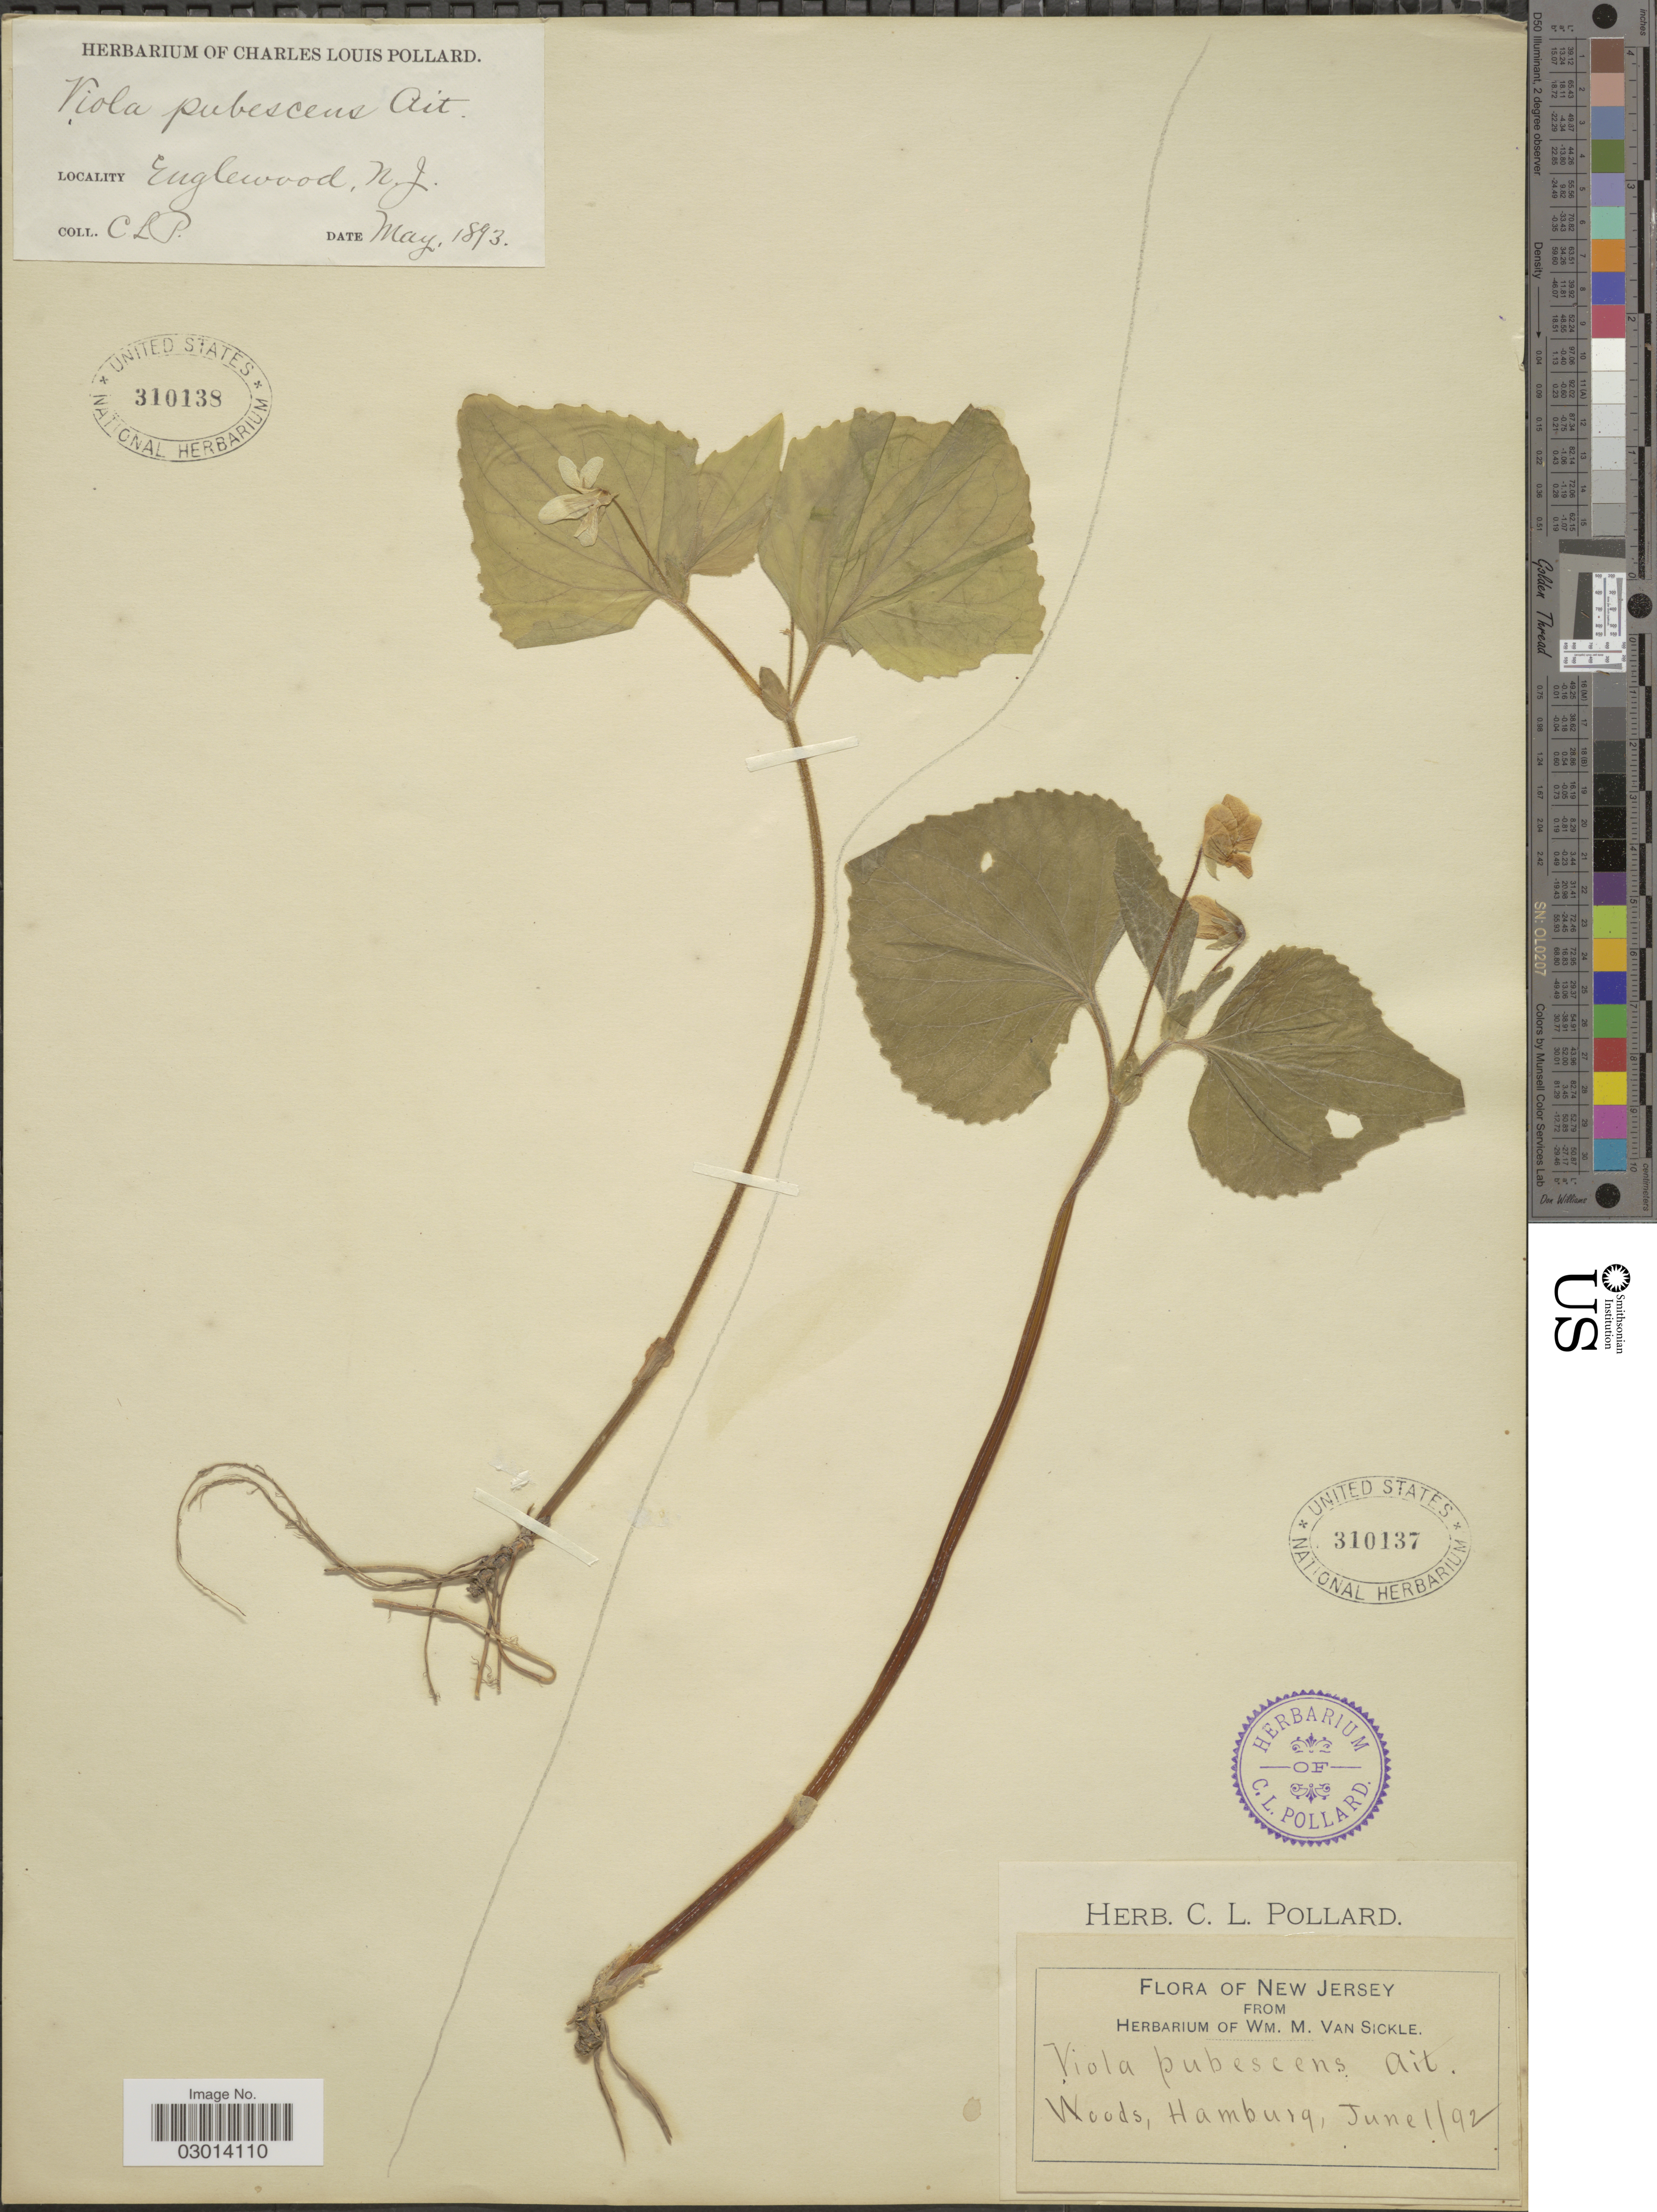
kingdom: Plantae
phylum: Tracheophyta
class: Magnoliopsida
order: Malpighiales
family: Violaceae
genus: Viola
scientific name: Viola pubescens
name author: Aiton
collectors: ex herb. Wm. M. Van Sickle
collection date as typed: Transcribed d/m/y: 1/6/92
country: United States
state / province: New Jersey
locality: Woods, Hamburg.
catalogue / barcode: US 310137